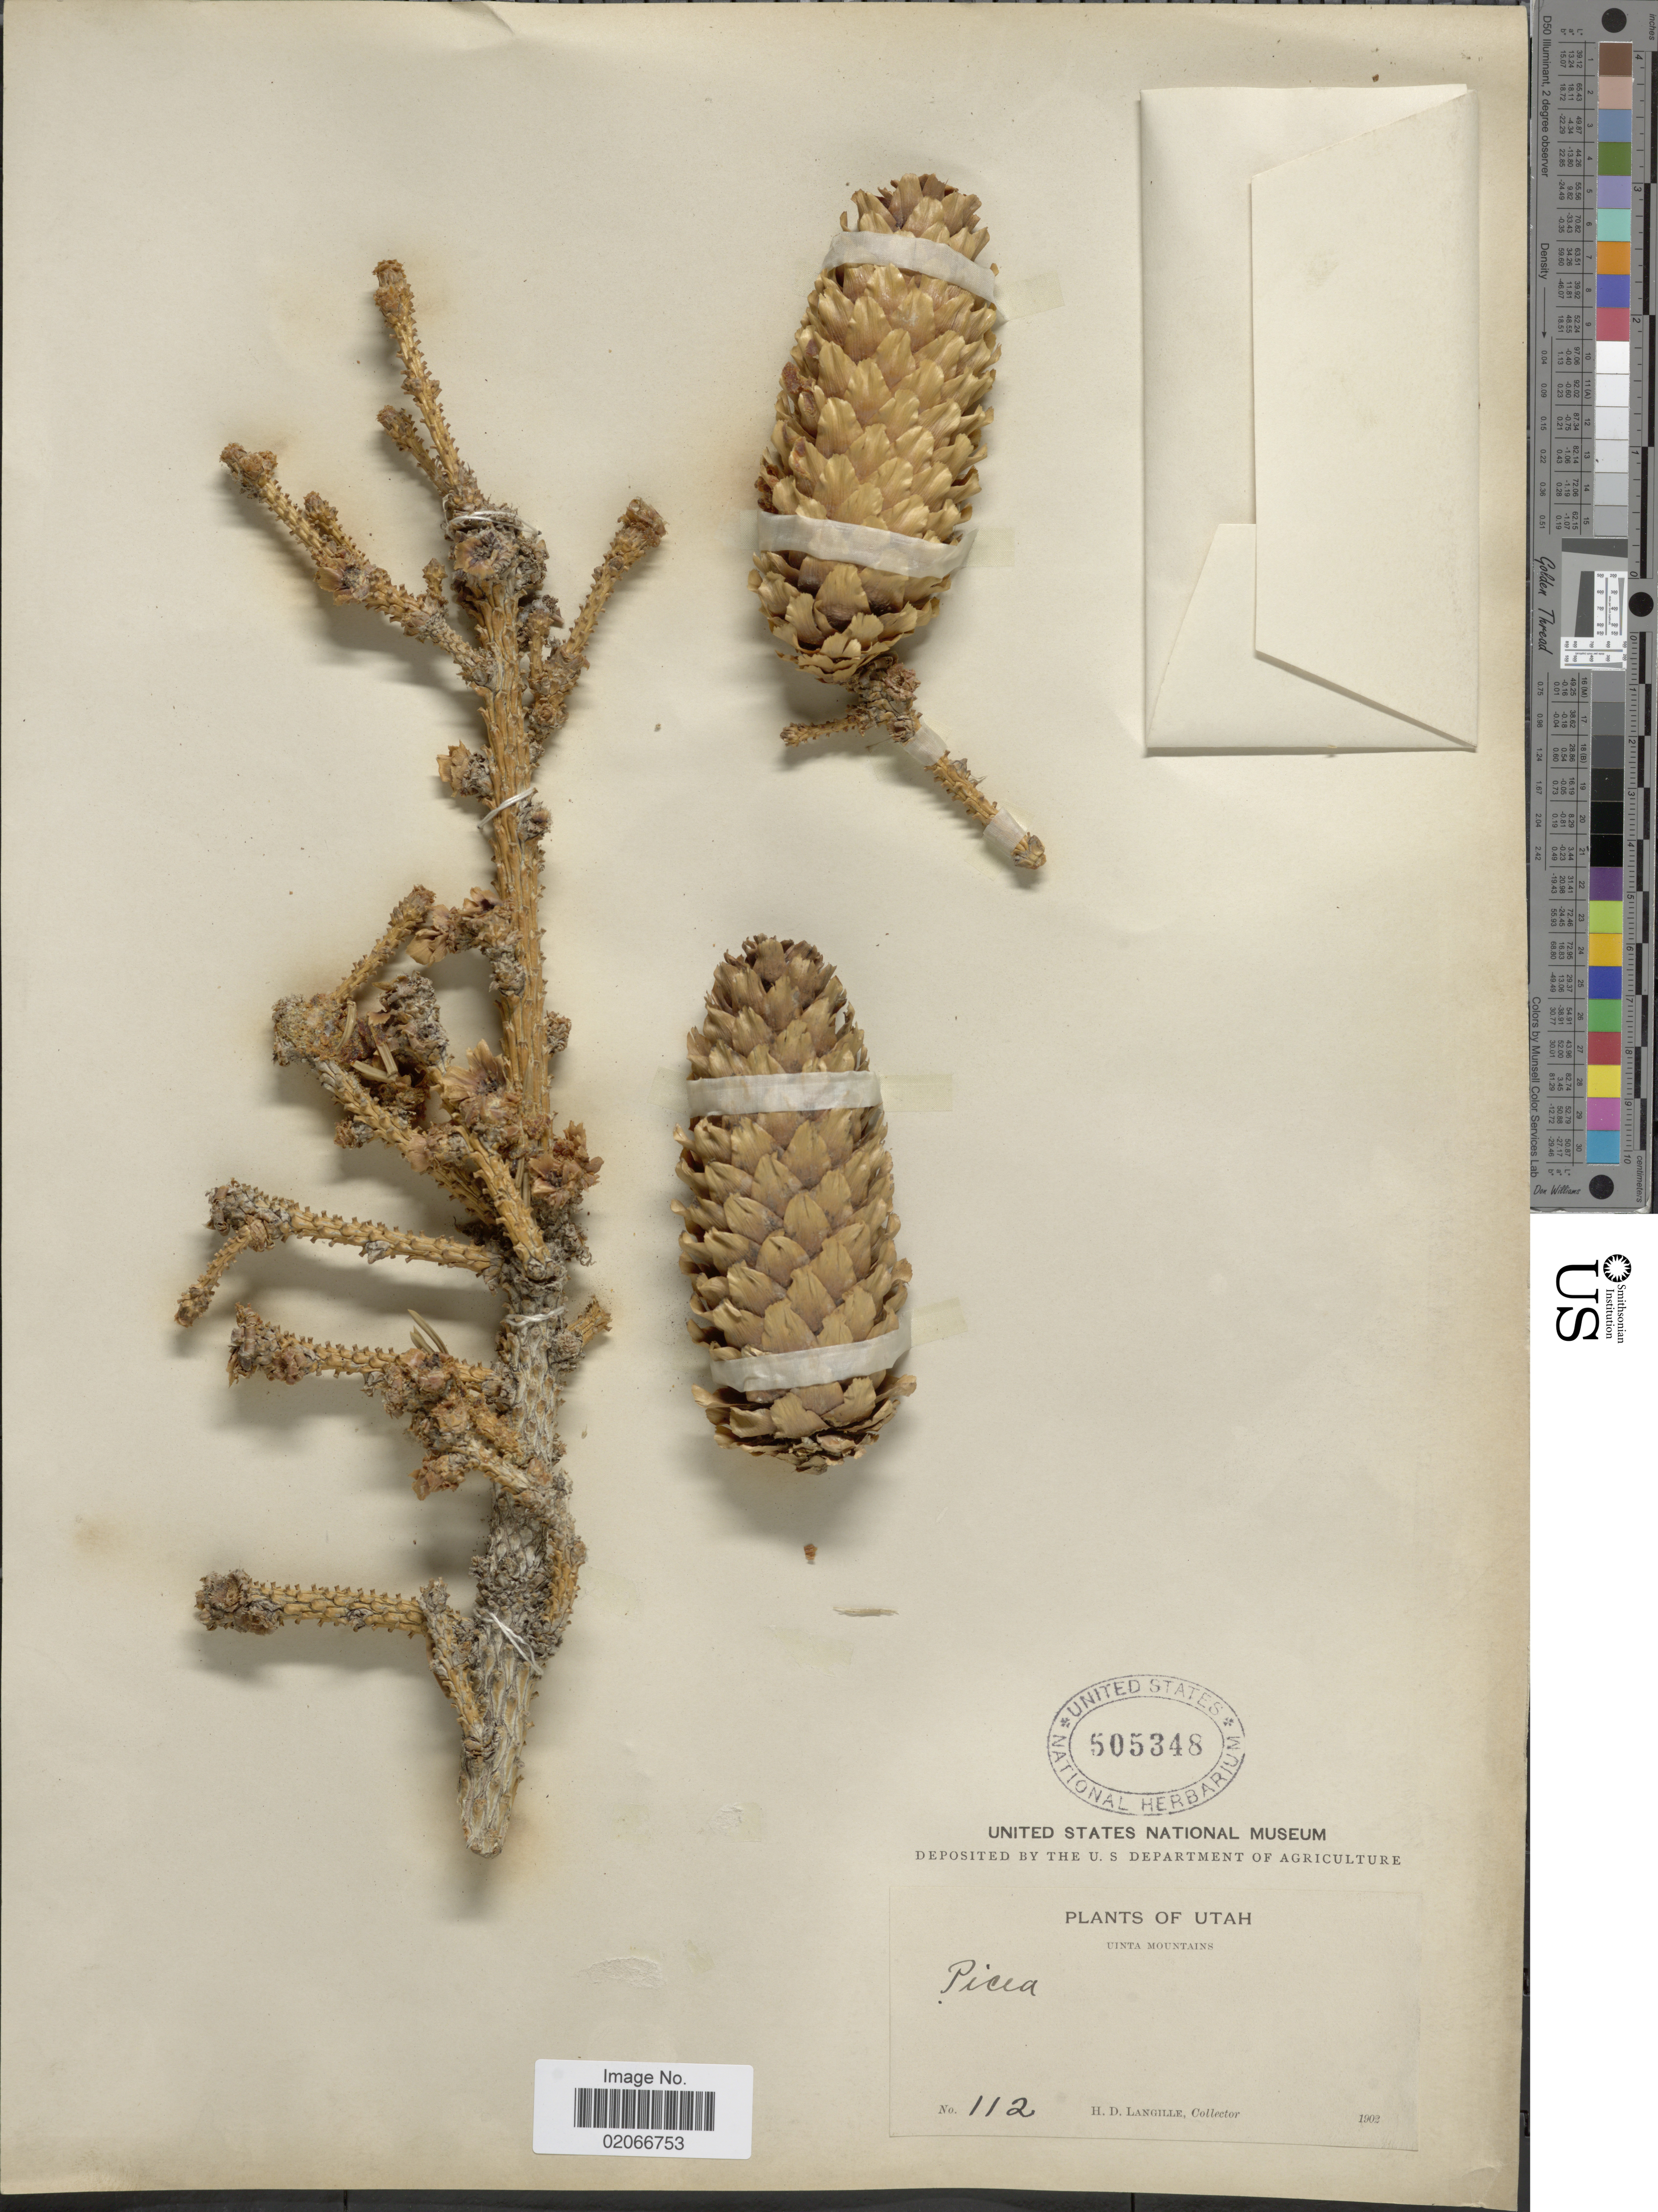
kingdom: Plantae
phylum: Tracheophyta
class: Pinopsida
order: Pinales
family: Pinaceae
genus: Picea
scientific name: Picea pungens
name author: Engelm.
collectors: H. Langille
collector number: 112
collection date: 1902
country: United States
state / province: Utah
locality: Uinta Mountains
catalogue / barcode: US 505348